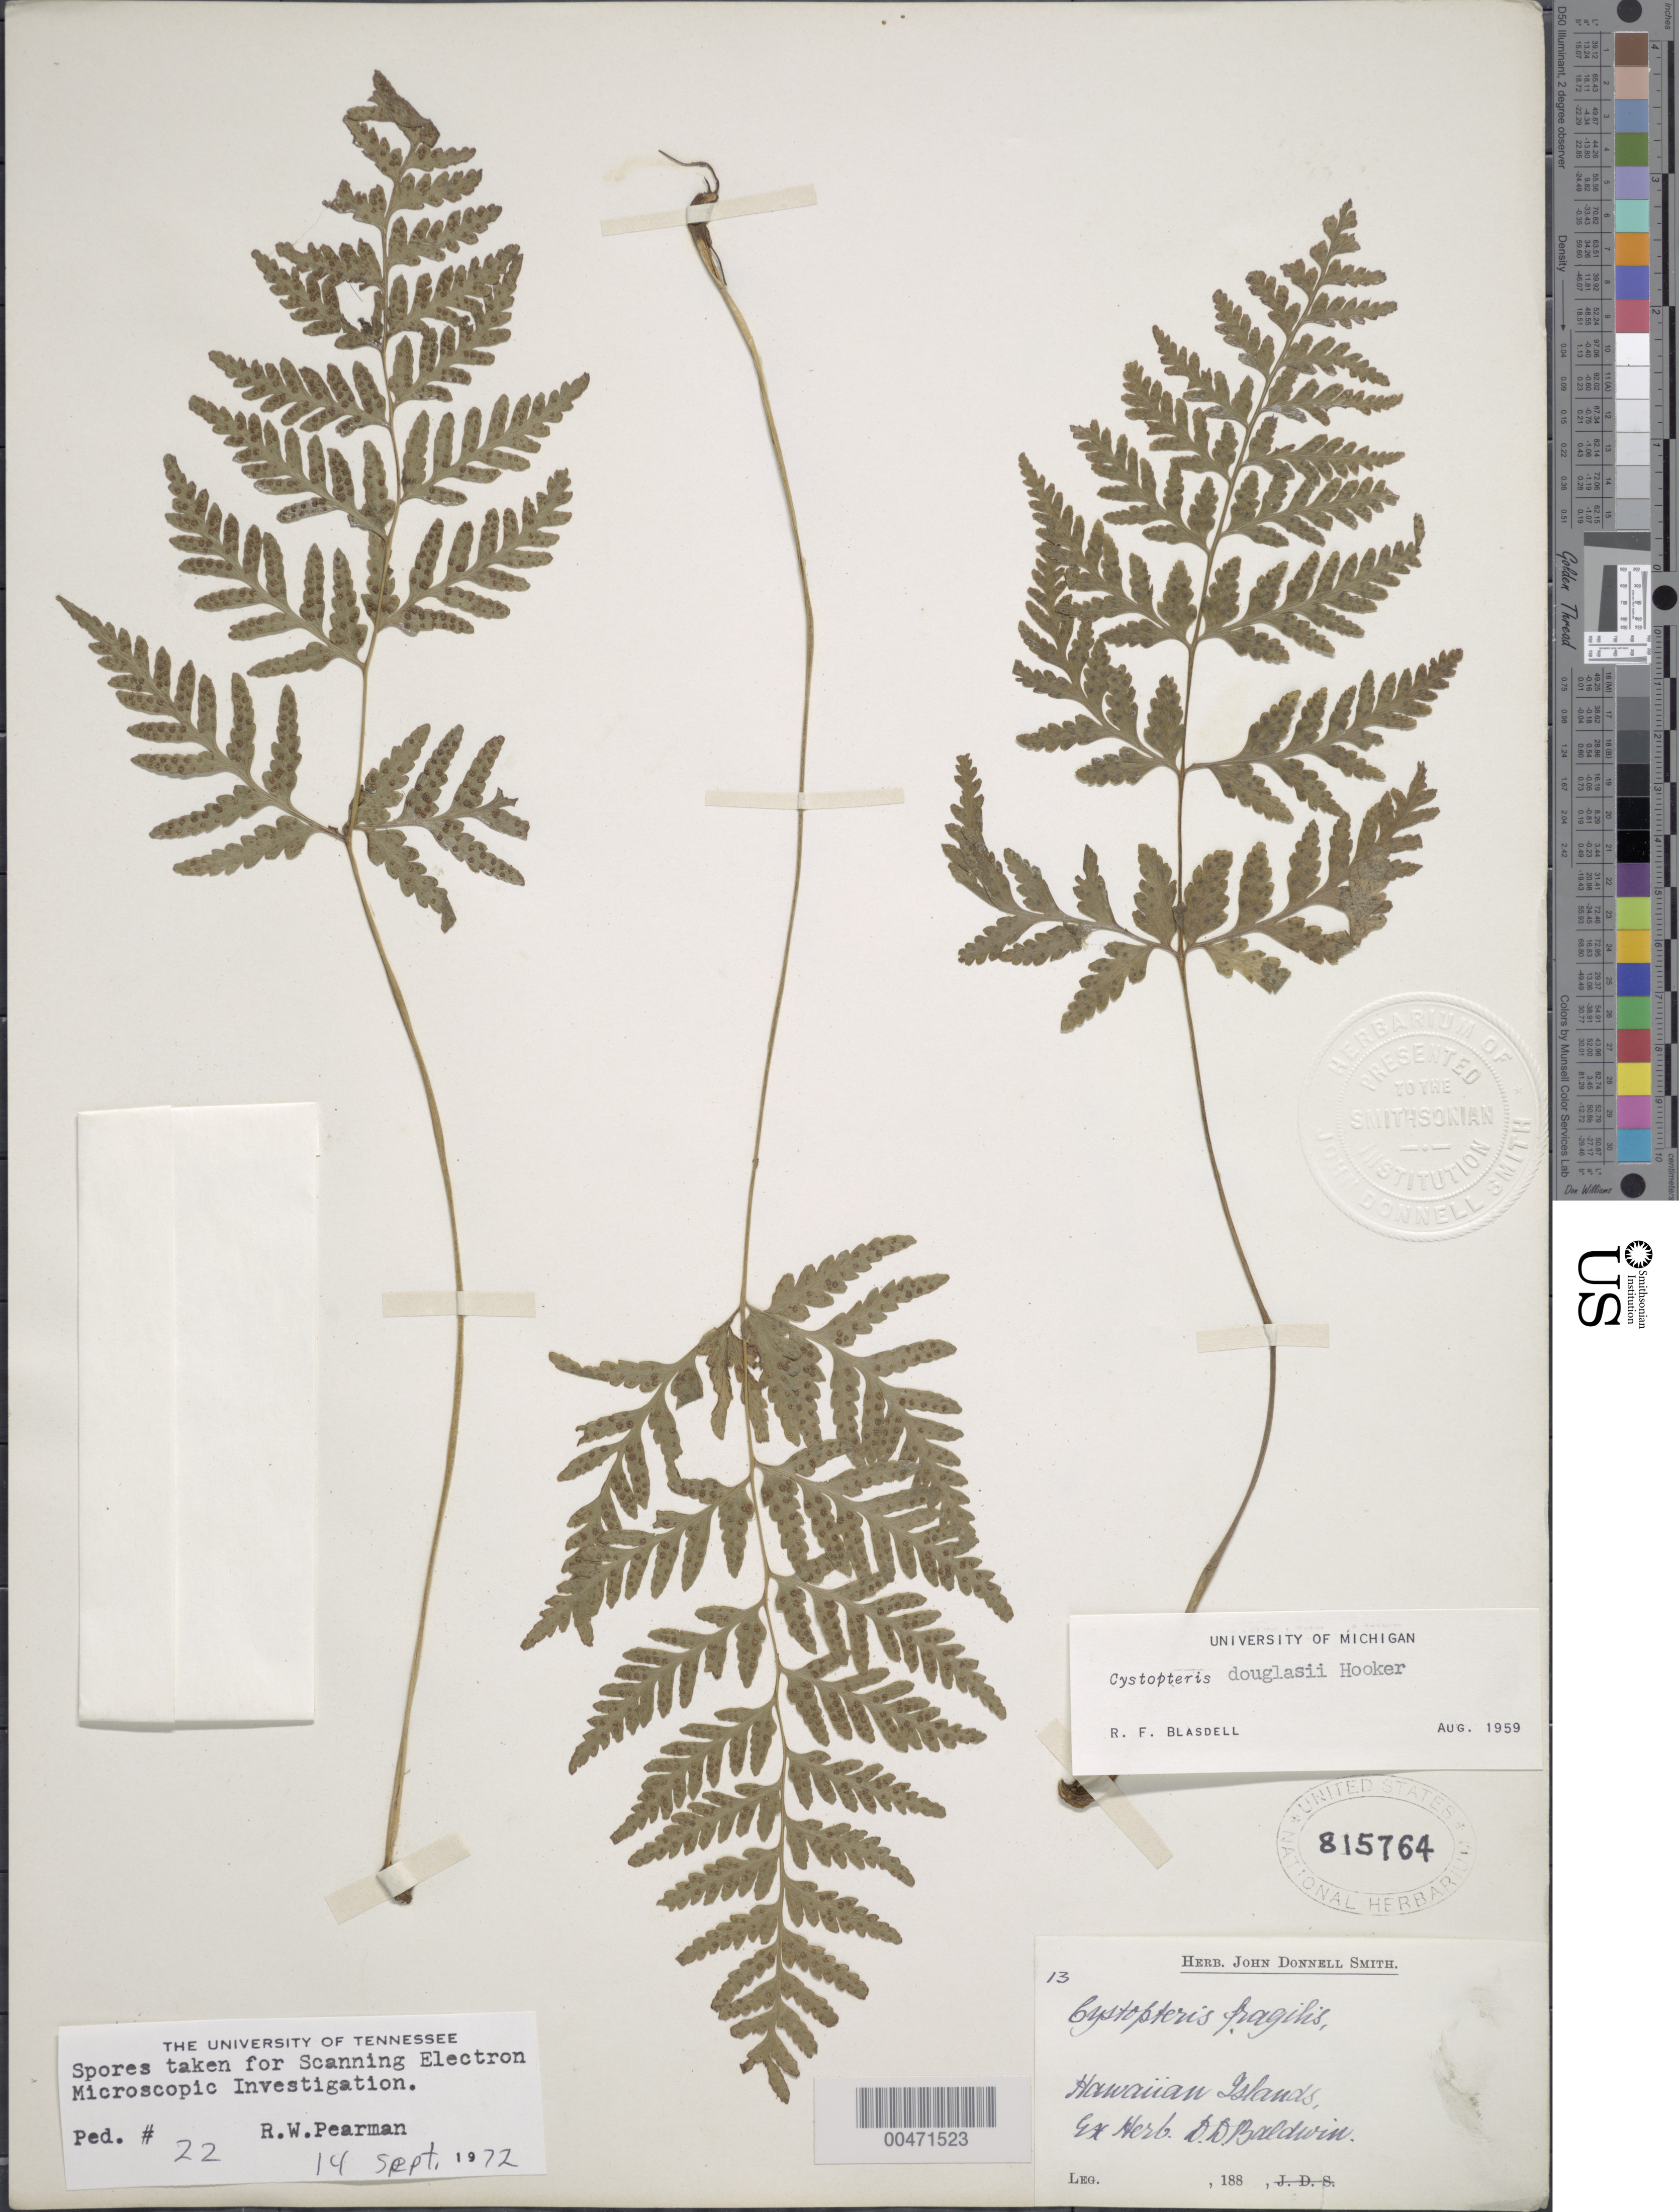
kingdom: Plantae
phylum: Tracheophyta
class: Polypodiopsida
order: Polypodiales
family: Cystopteridaceae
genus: Cystopteris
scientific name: Cystopteris douglasii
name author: Hook.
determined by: Blasdell, R. F.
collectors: D. Baldwin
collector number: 13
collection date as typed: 188-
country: United States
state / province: Hawaii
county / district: Hawaii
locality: Hawaiian Islands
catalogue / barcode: US 815764